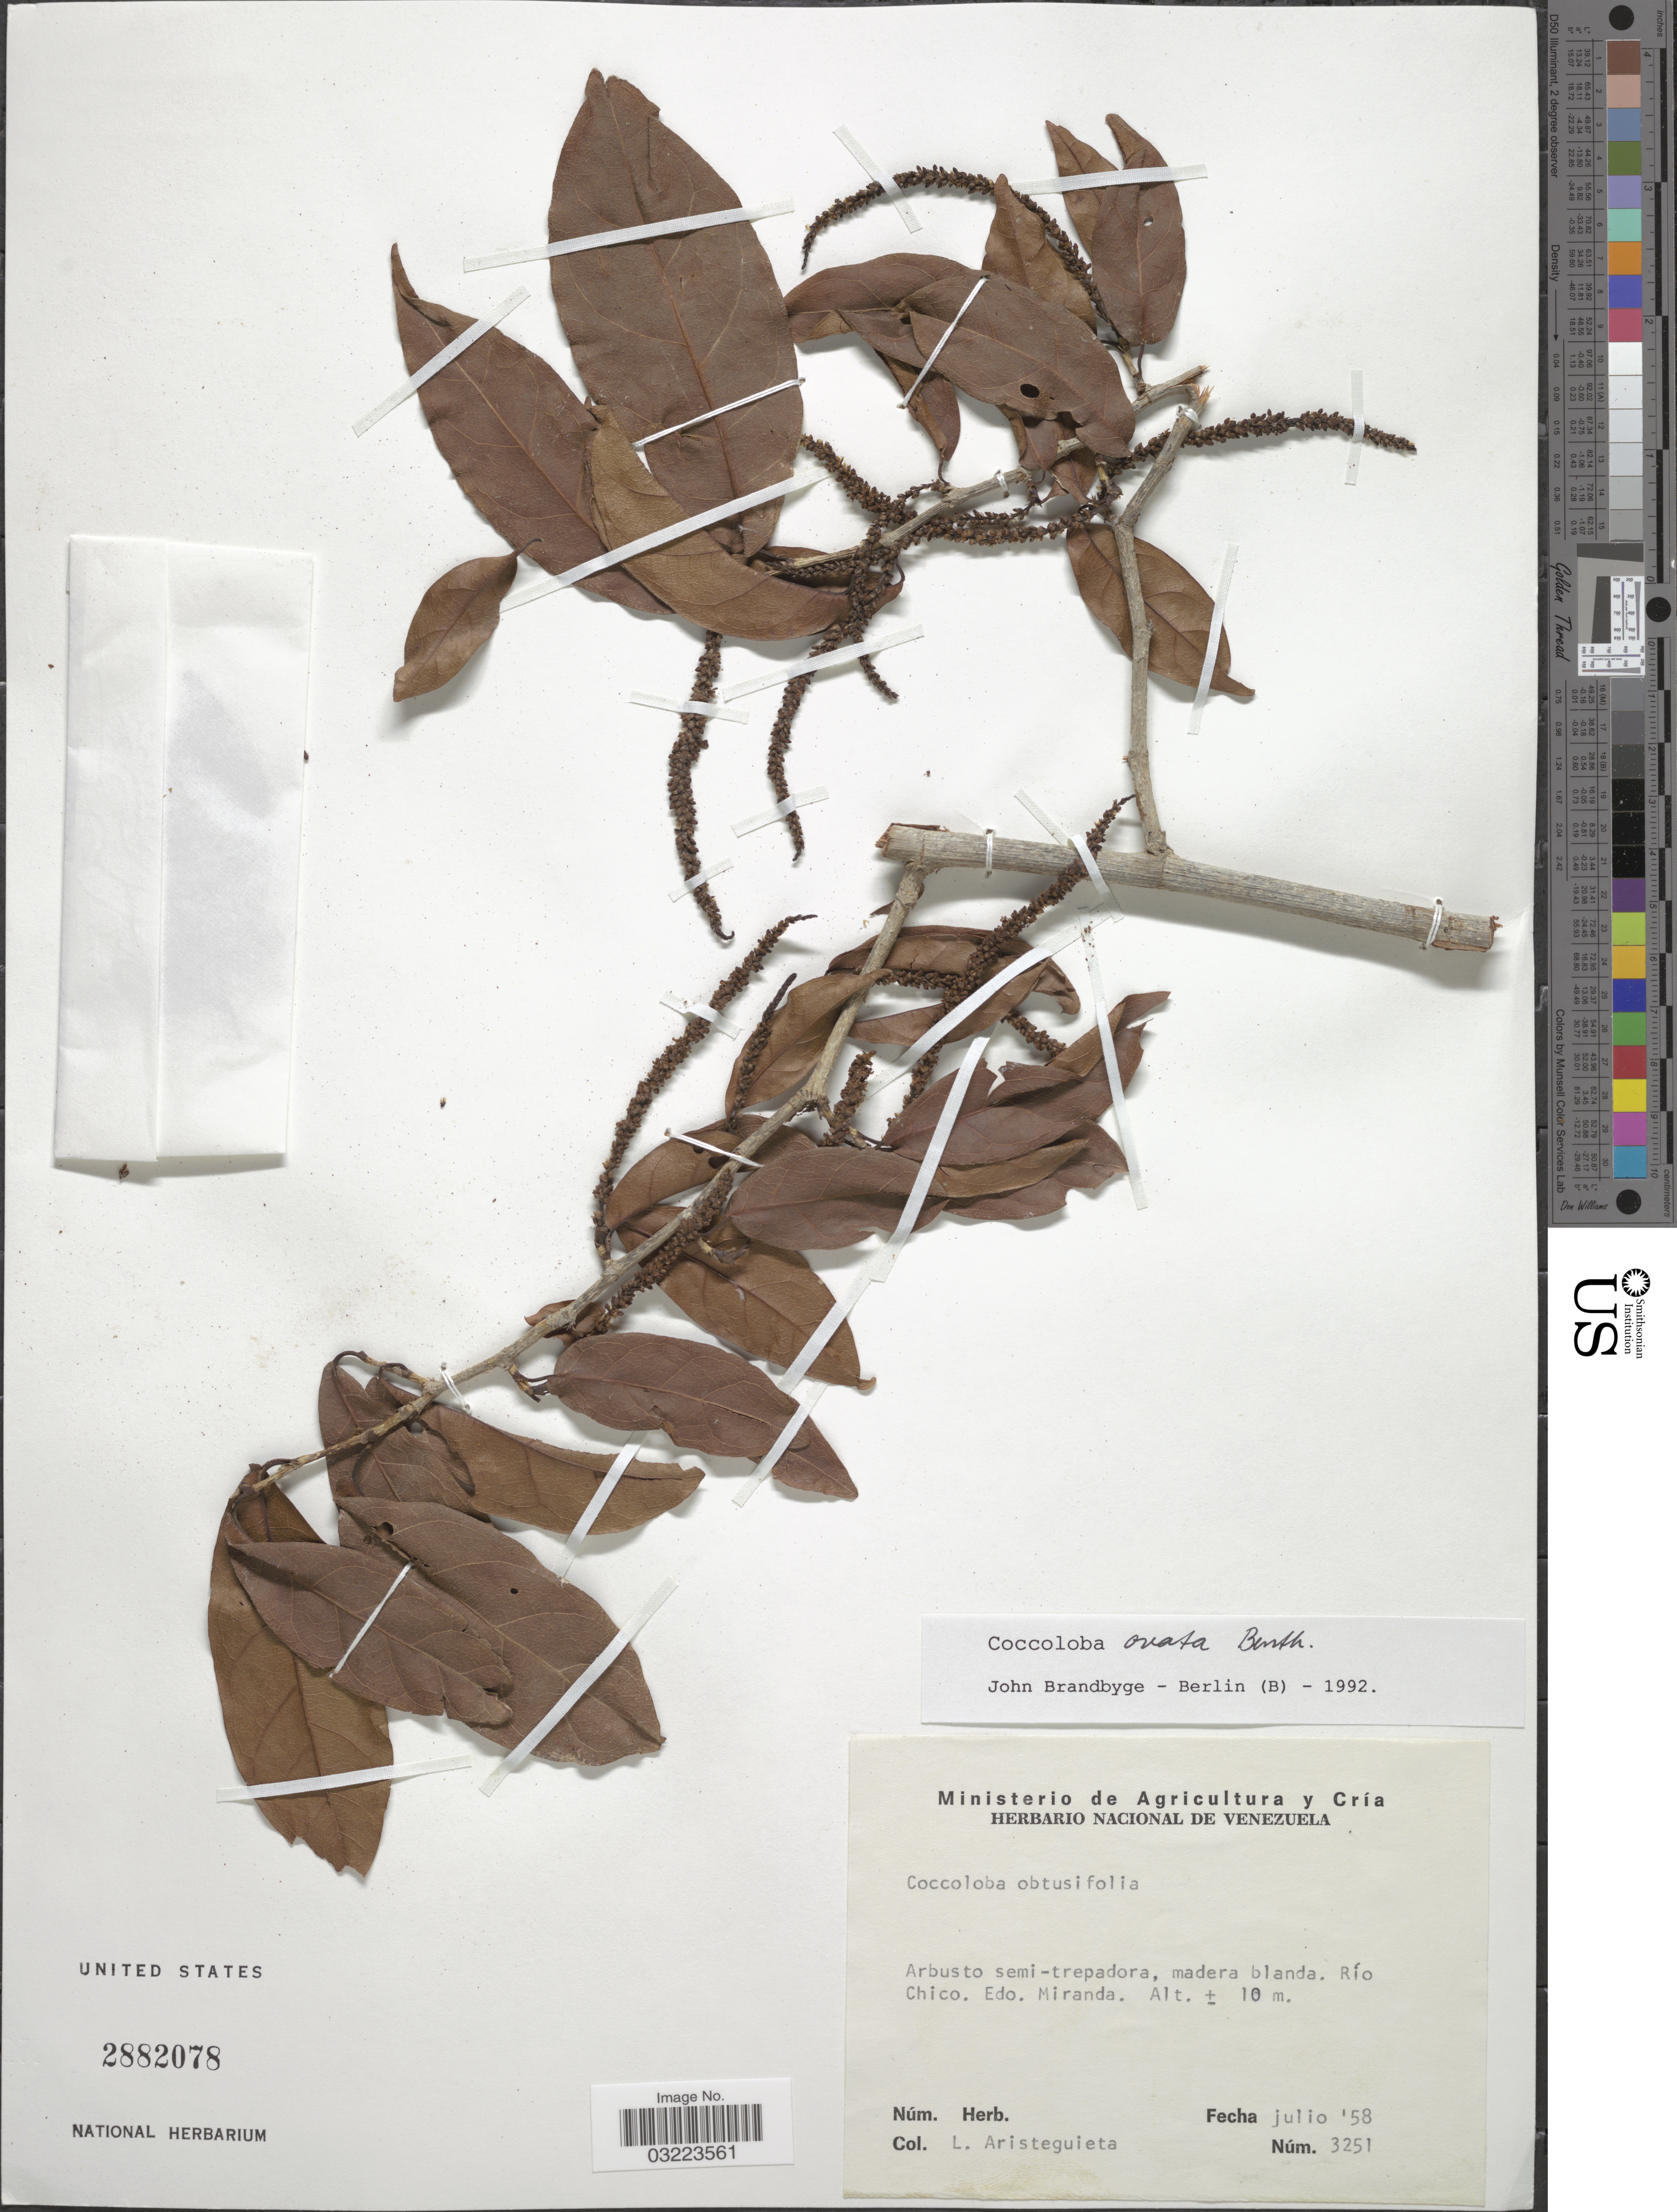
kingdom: Plantae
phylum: Tracheophyta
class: Magnoliopsida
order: Caryophyllales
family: Polygonaceae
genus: Coccoloba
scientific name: Coccoloba ovata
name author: Benth.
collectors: L. Aristeguieta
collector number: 3251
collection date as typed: Transcribed d/m/y: /7/58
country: Venezuela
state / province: Miranda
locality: Río Chico.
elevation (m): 10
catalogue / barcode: US 2882078